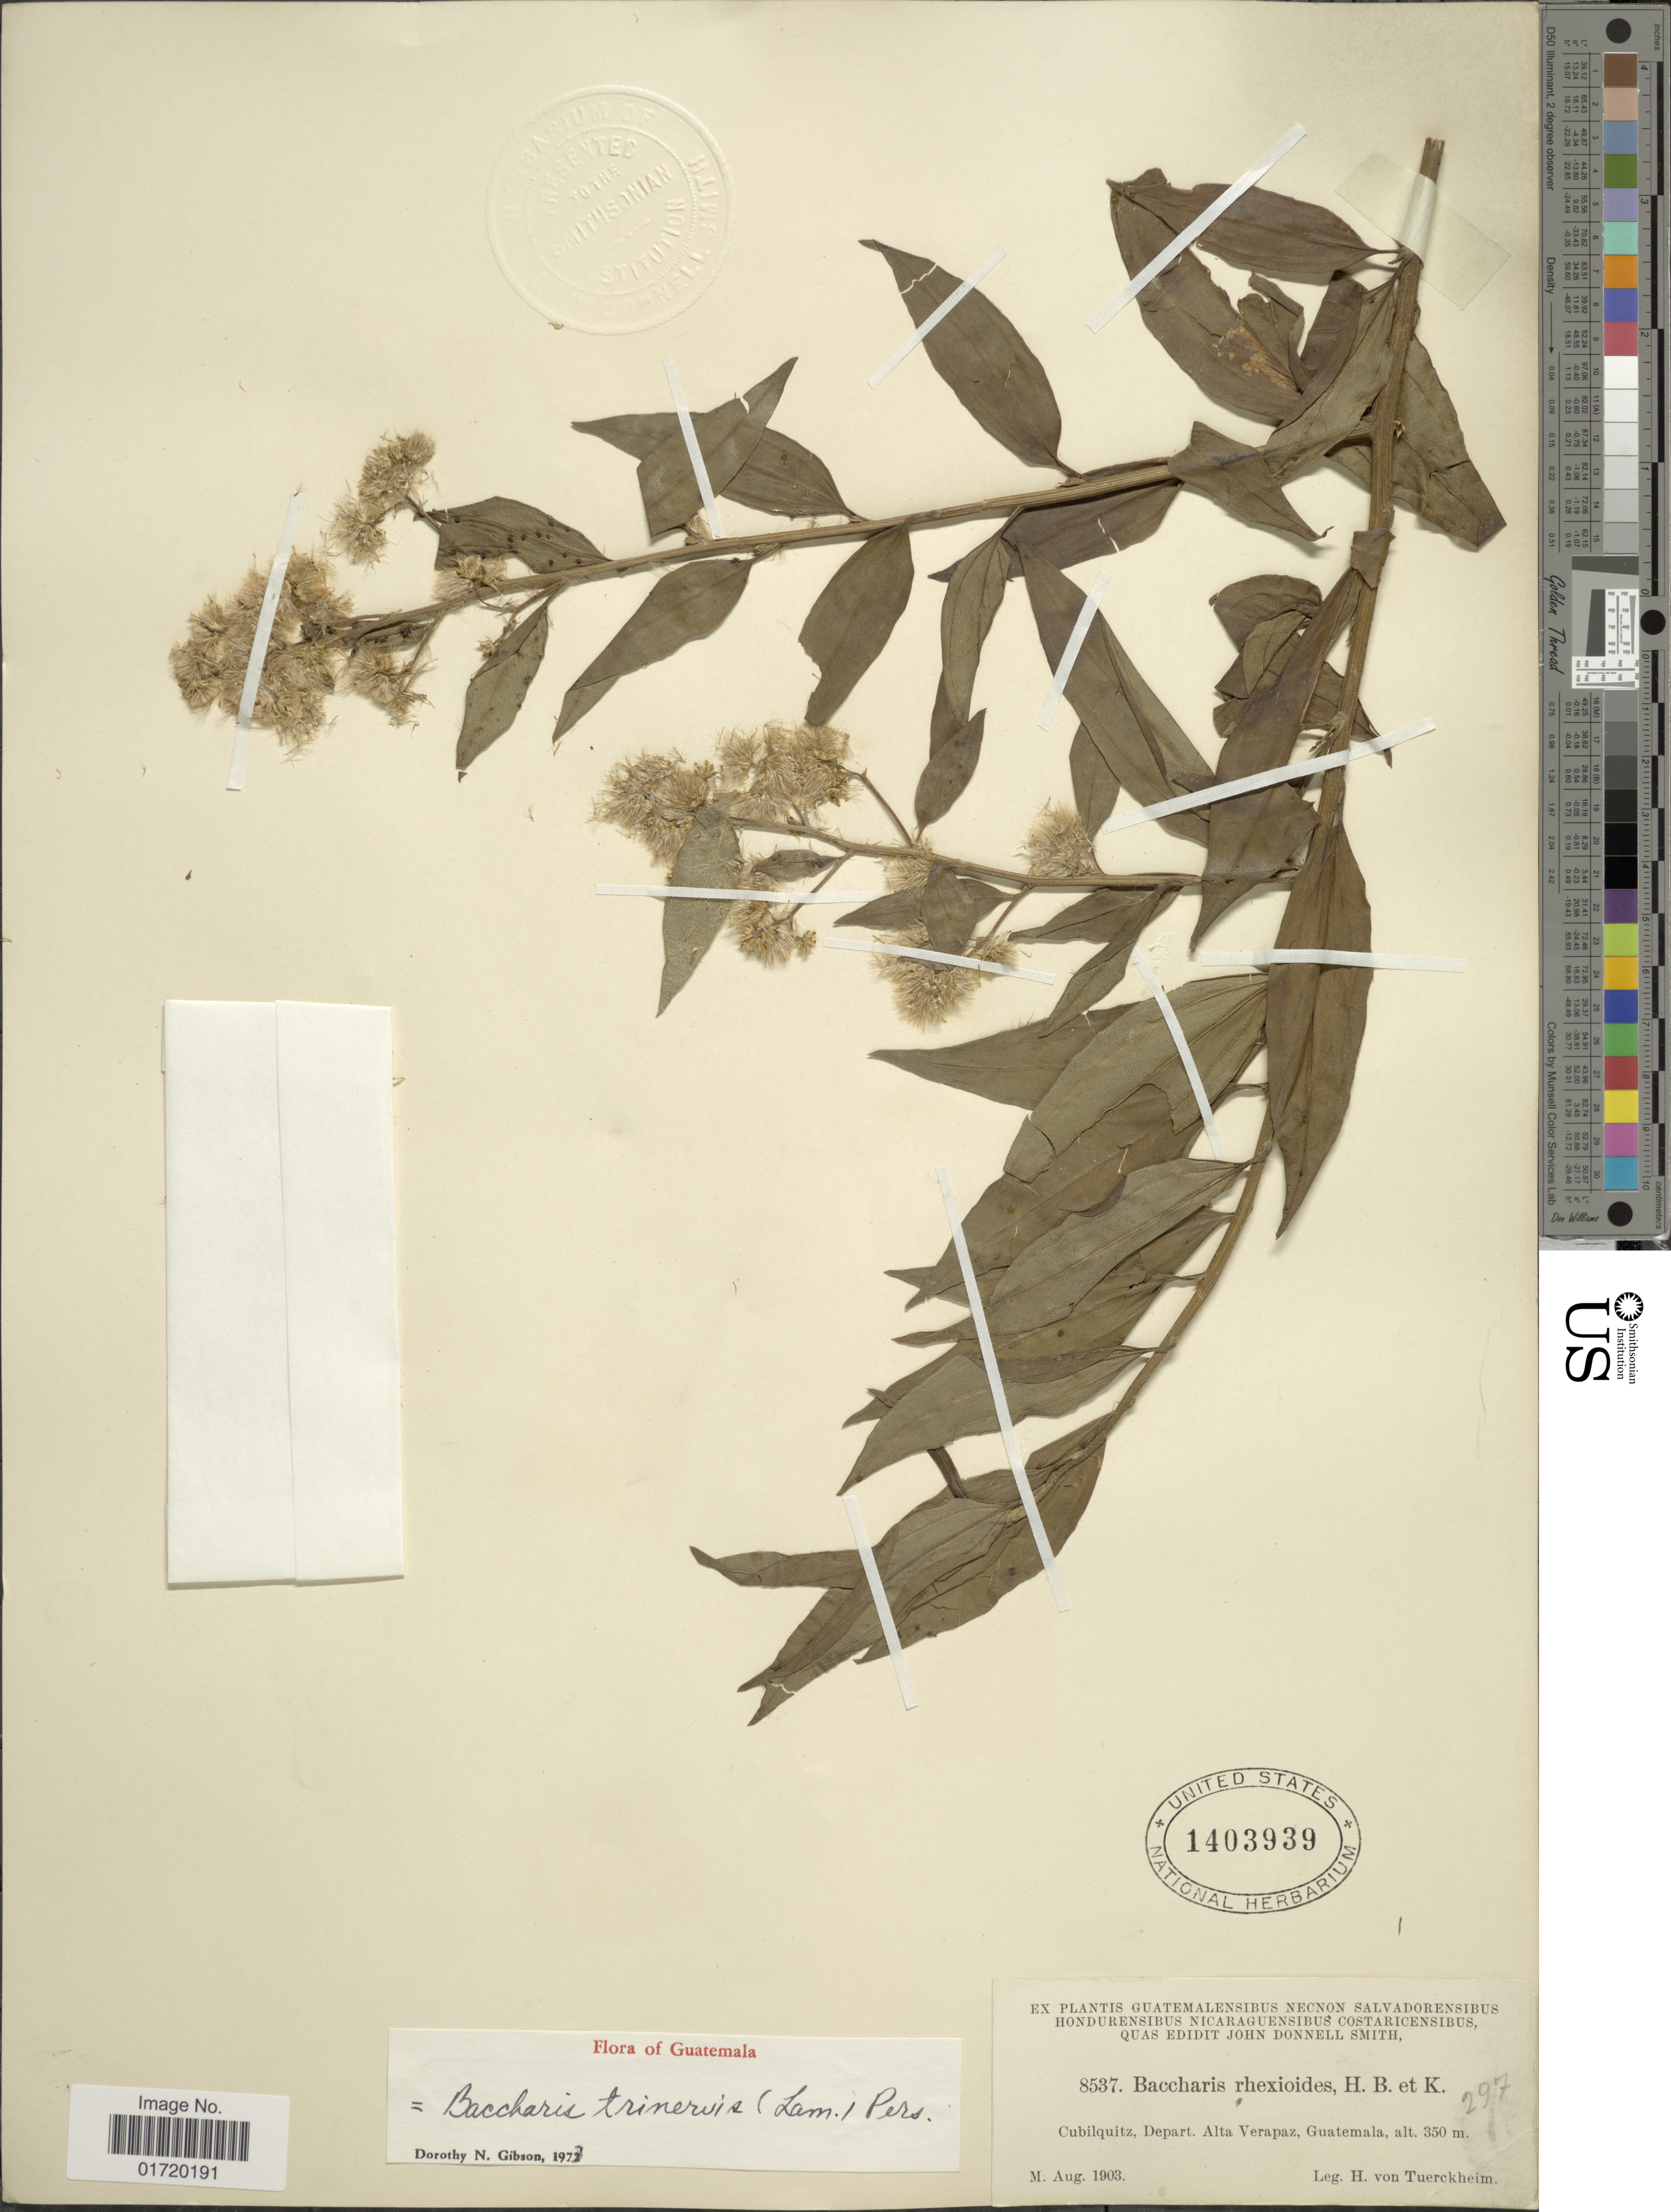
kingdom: Plantae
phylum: Tracheophyta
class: Magnoliopsida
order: Asterales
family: Asteraceae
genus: Baccharis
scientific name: Baccharis trinervis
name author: (Lam.) Pers.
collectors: H. von Türckheim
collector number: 8537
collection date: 1903-08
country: Guatemala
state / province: Alta Verapaz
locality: Guatemalensibus, Cubilquitz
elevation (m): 350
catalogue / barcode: US 1403939